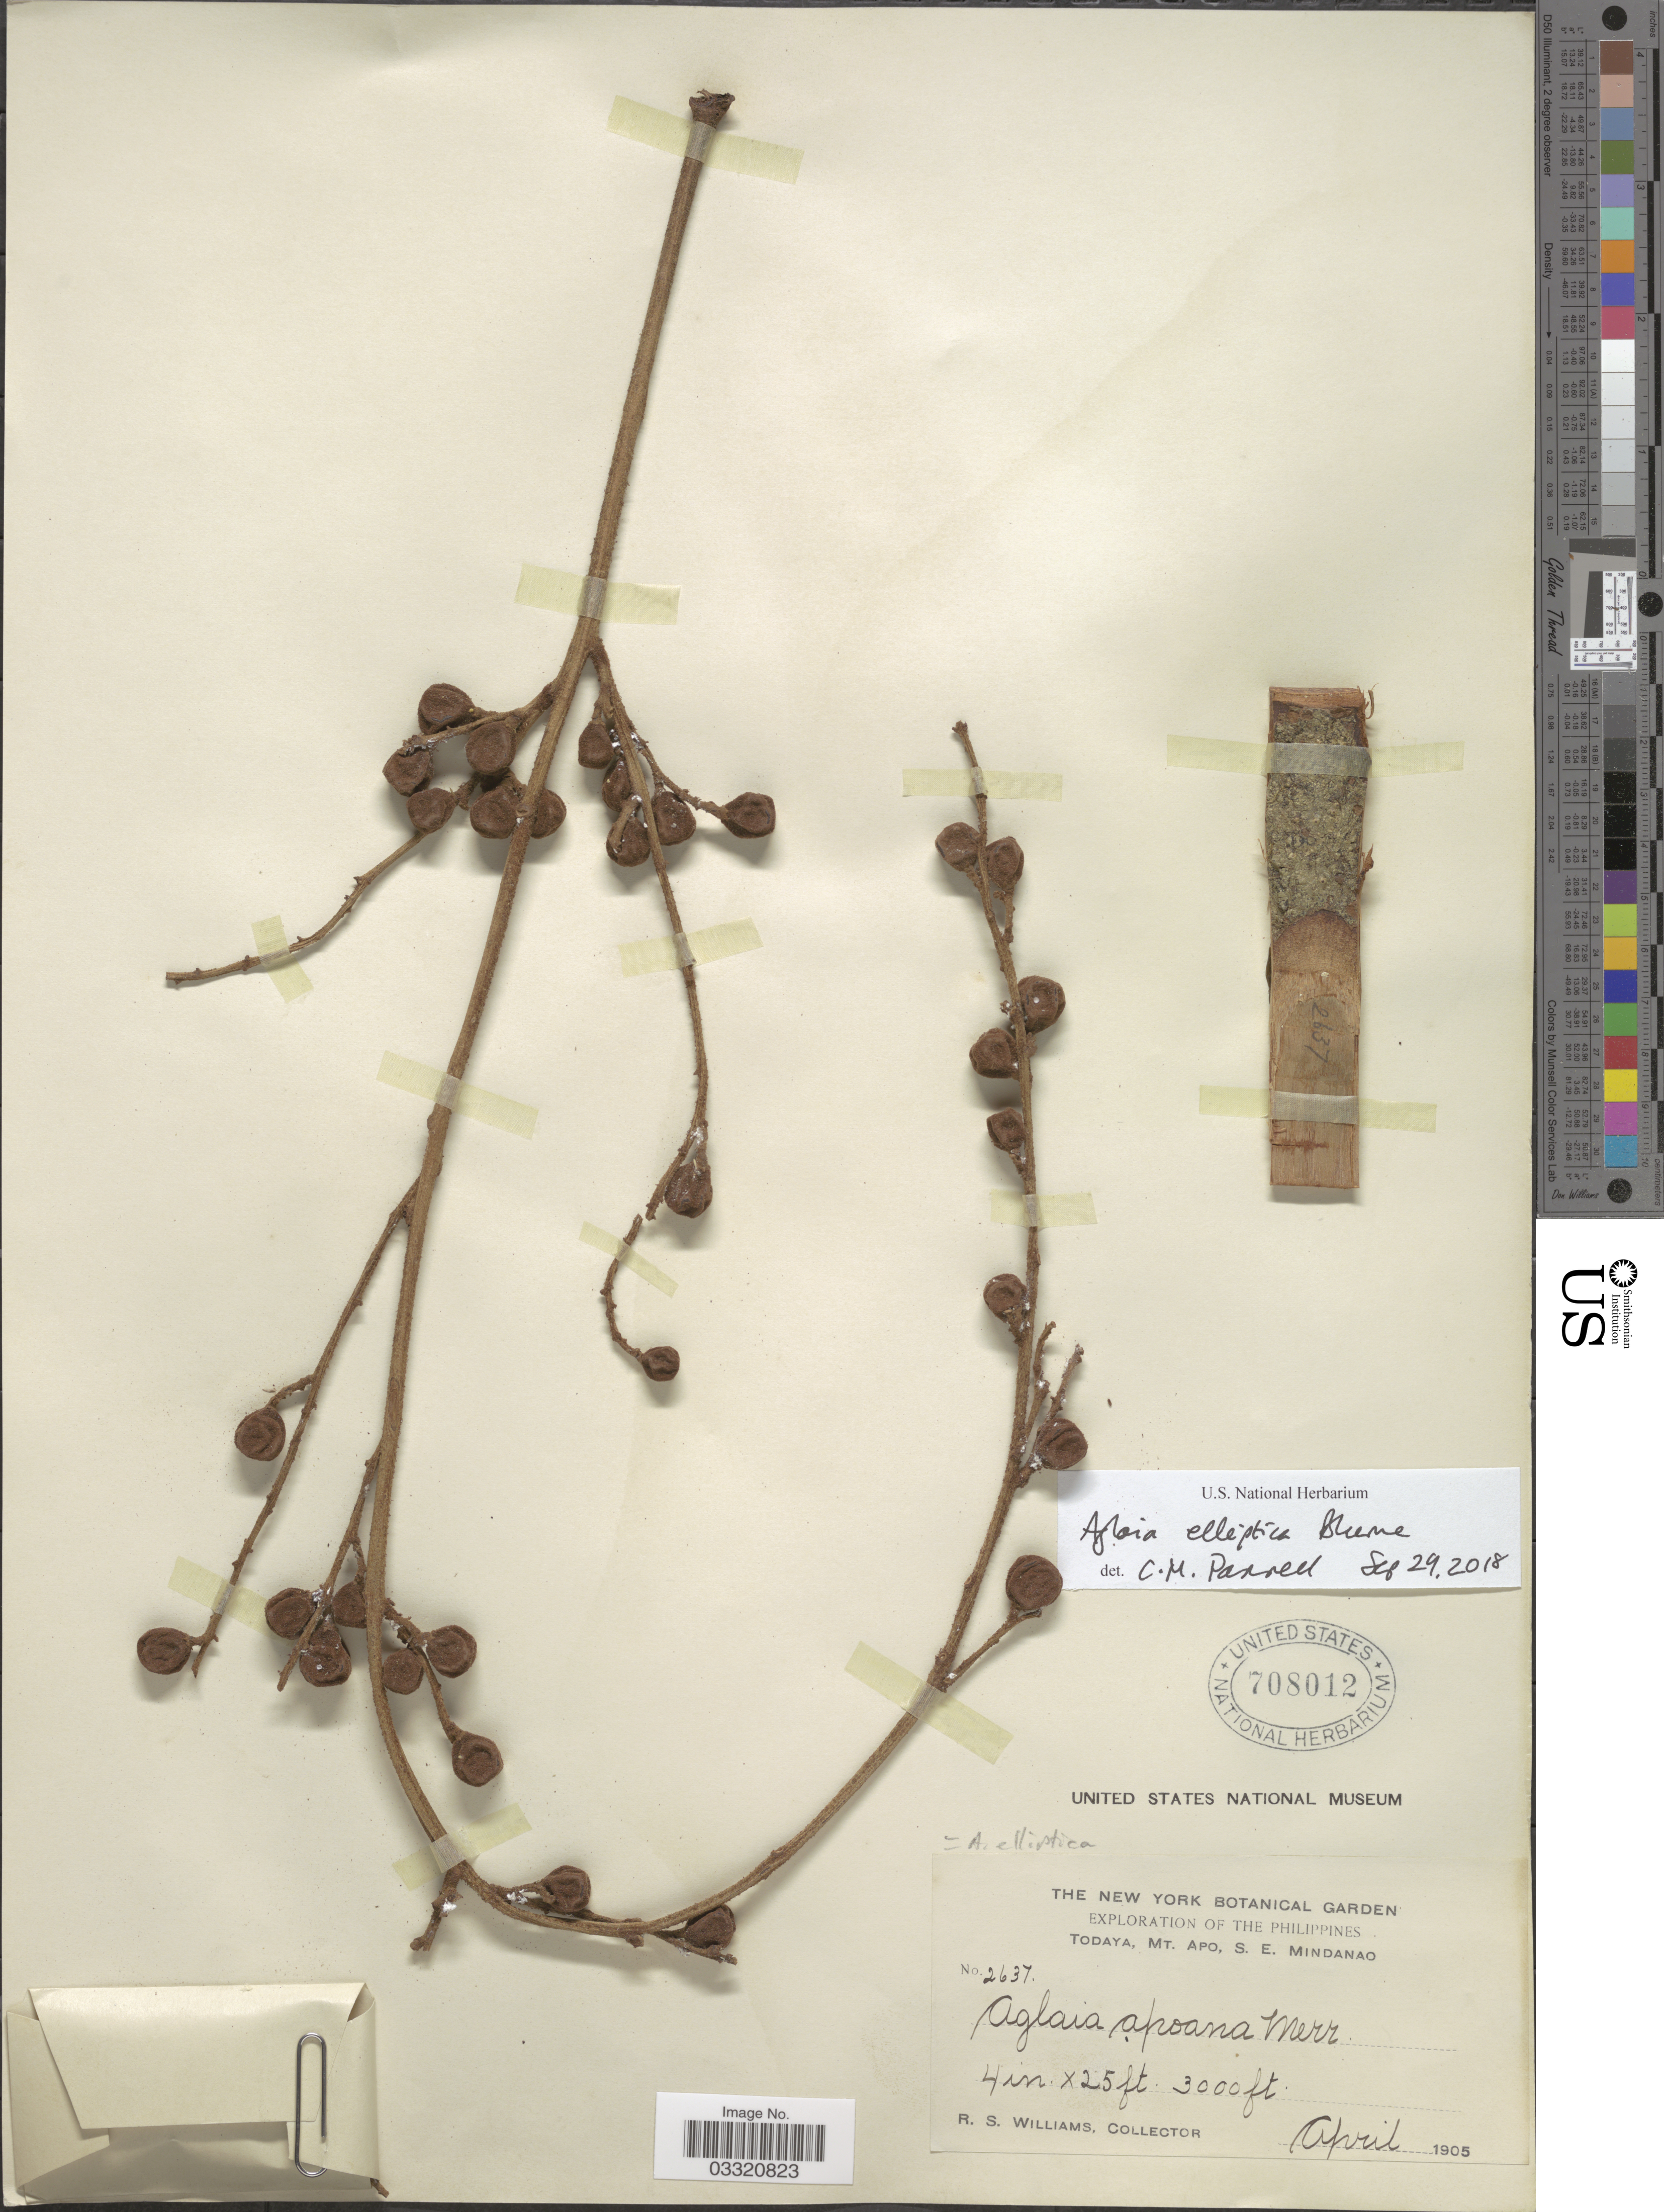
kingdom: Plantae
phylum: Tracheophyta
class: Magnoliopsida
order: Sapindales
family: Meliaceae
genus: Aglaia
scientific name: Aglaia elliptica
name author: Blume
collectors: R. S. Williams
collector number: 2637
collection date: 1905-04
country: Philippines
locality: Todaya, Mt. Apo, S. E. Mindanao.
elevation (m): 914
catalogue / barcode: US 708012